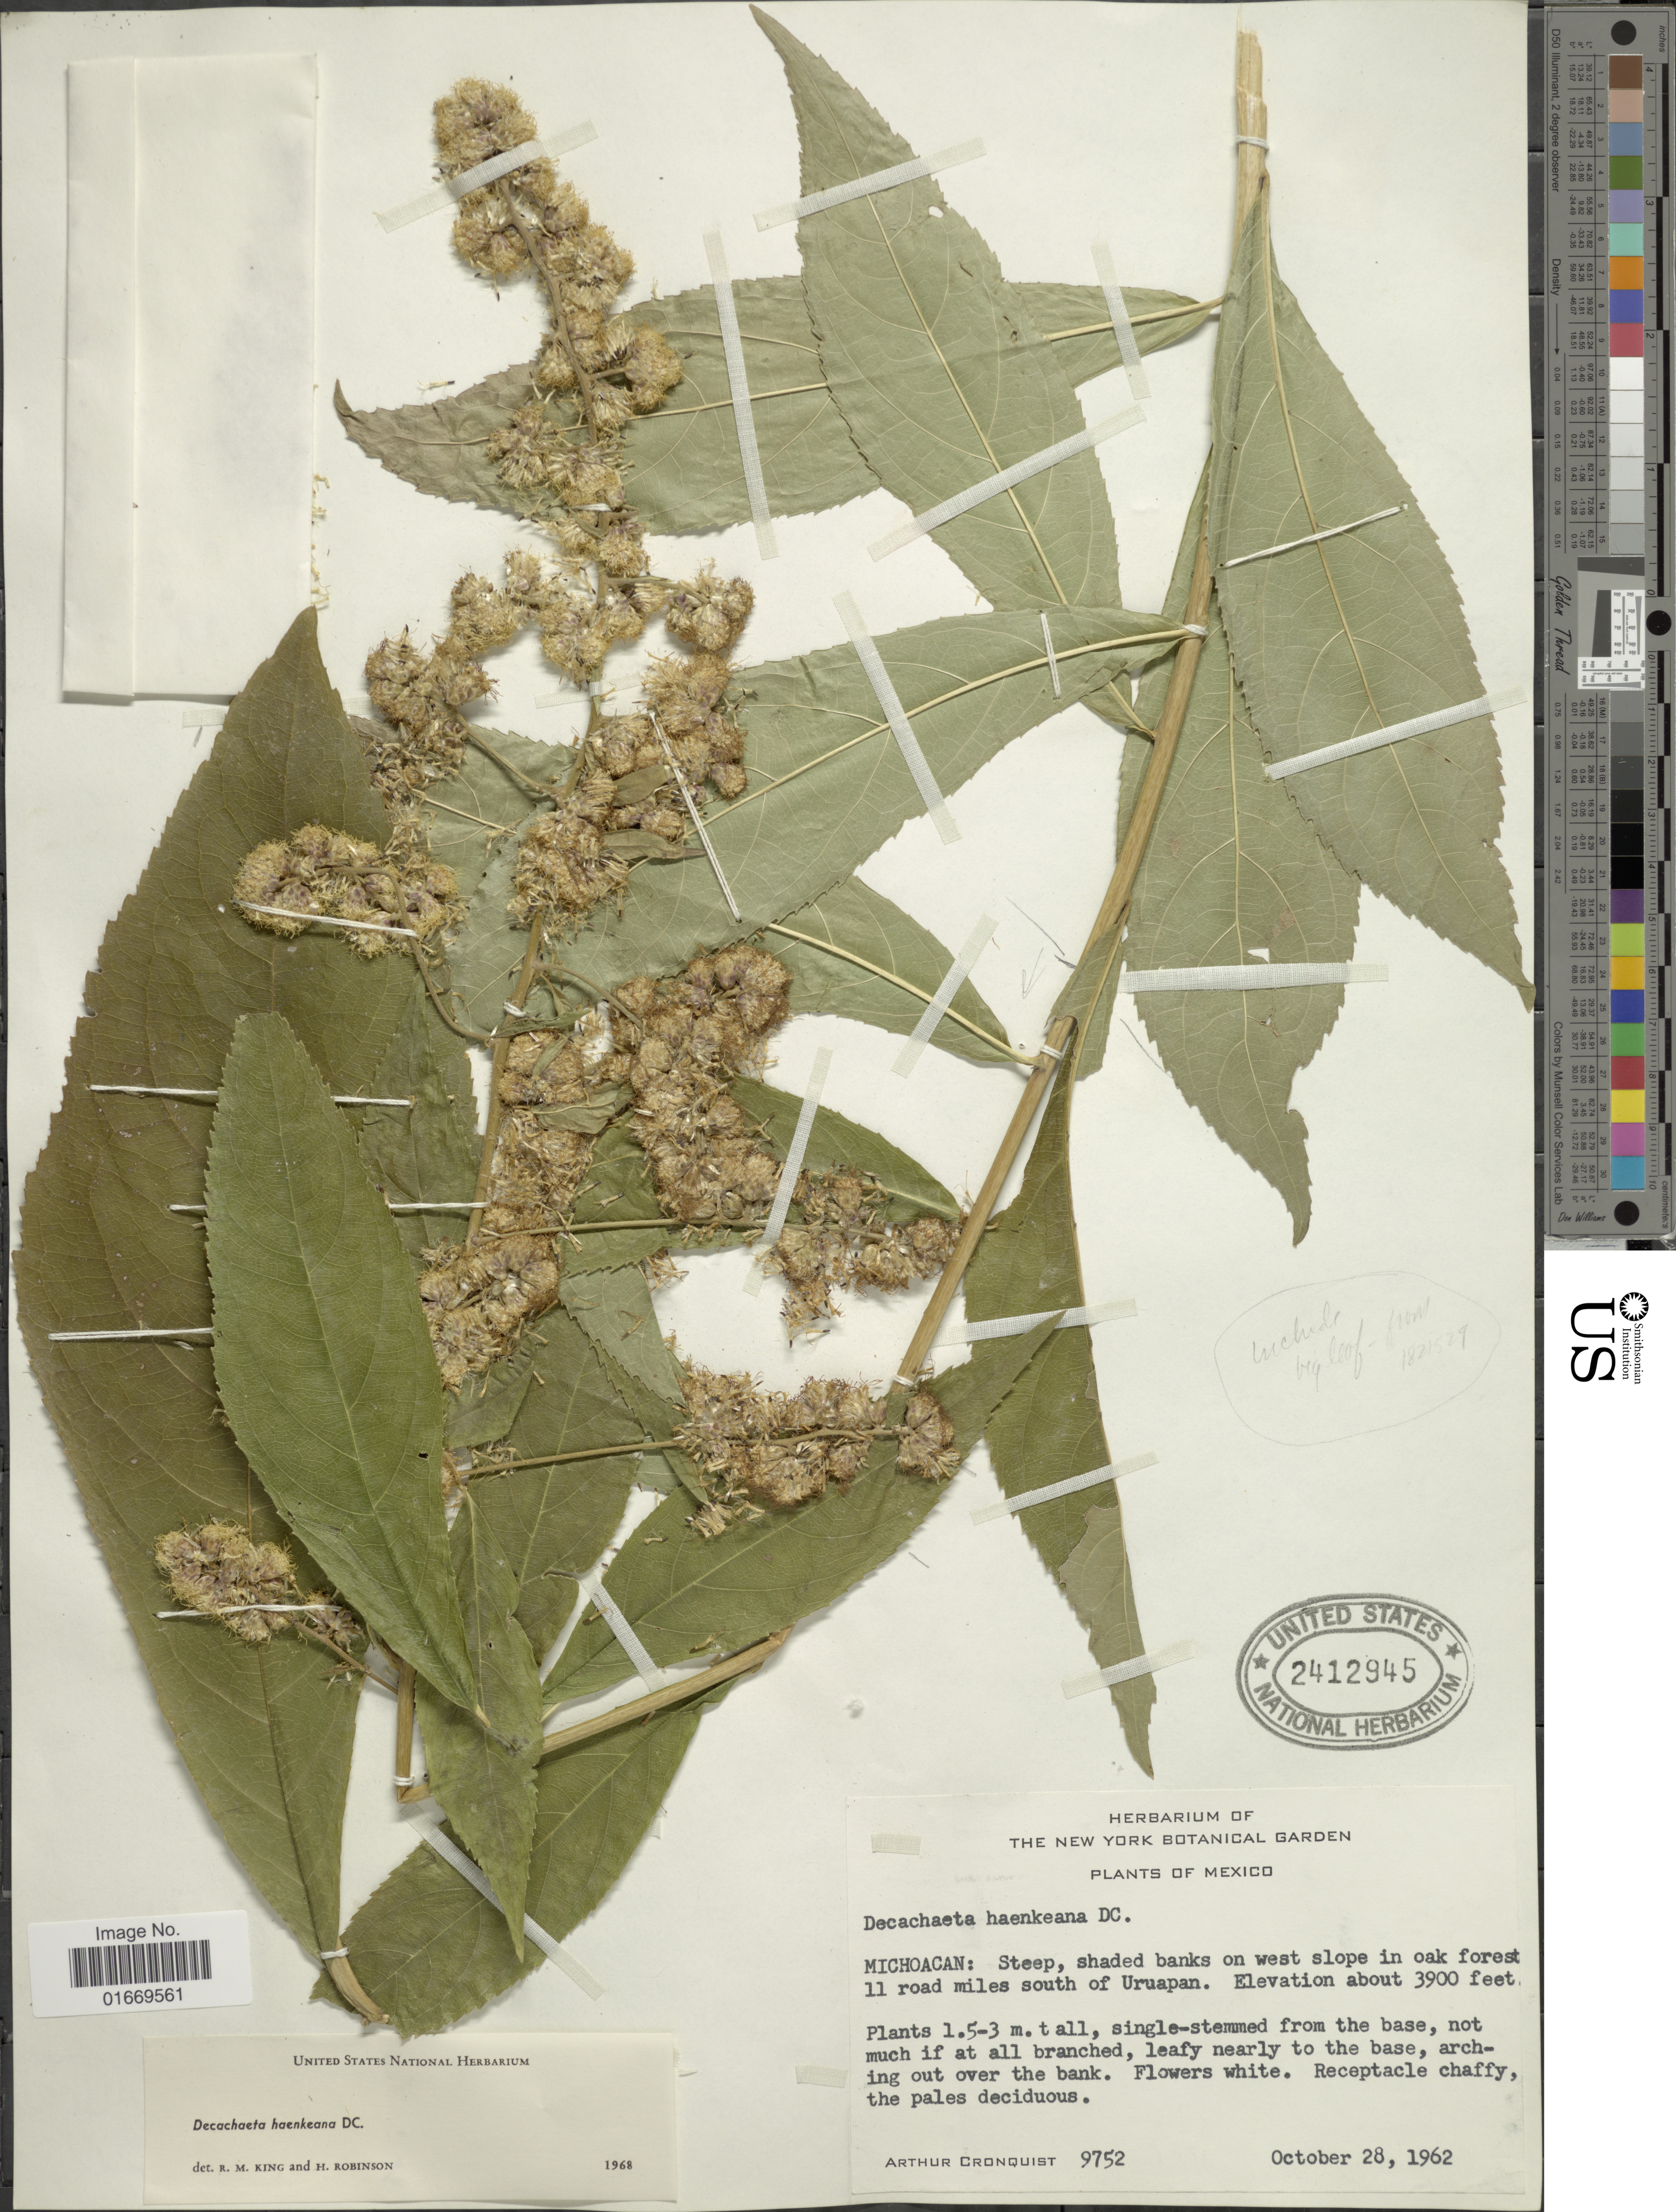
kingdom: Plantae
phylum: Tracheophyta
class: Magnoliopsida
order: Asterales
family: Asteraceae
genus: Decachaeta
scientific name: Decachaeta haenkeana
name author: DC.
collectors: A. J. Cronquist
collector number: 9752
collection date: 1962-10-28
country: Mexico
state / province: Michoacán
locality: Steep, shaded banks onn west slope in oak forest 11 road miles south Uruapan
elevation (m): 1189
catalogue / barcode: US 2412945